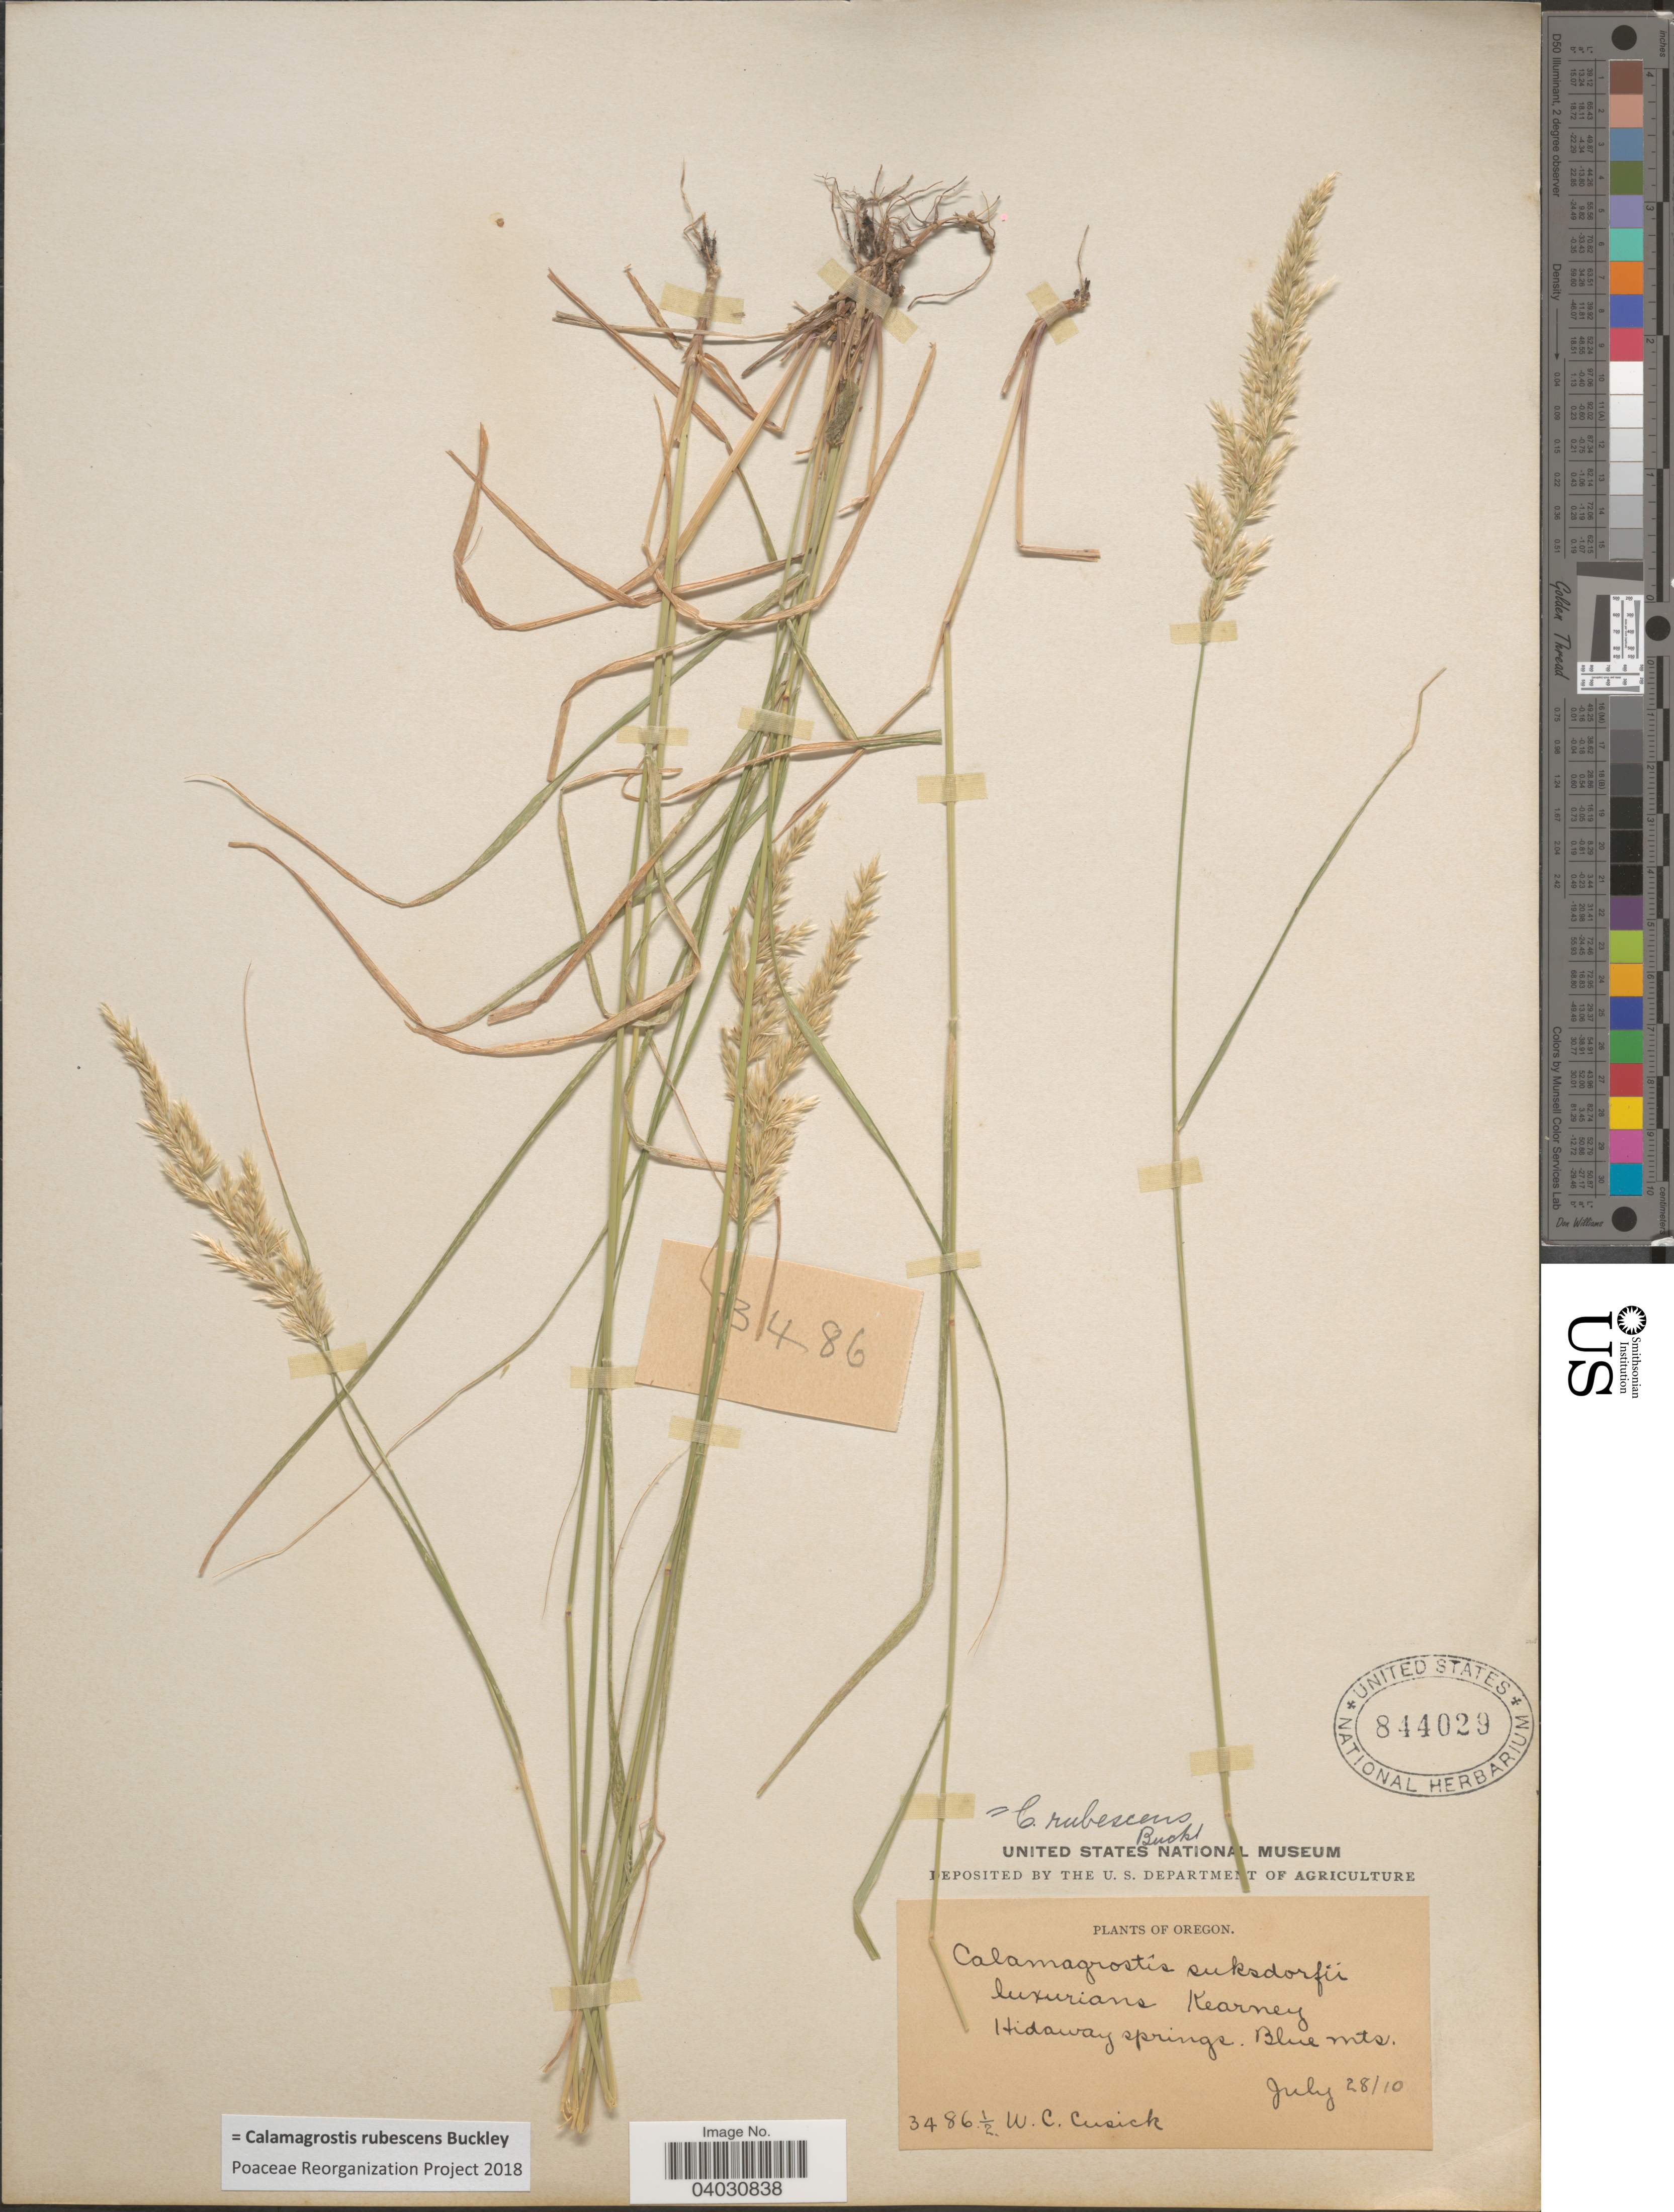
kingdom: Plantae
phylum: Tracheophyta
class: Liliopsida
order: Poales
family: Poaceae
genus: Calamagrostis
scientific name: Calamagrostis rubescens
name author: Buckley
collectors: W. C. Cusick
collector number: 3486½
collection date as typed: Transcribed d/m/y: 28/7/10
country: United States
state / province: Oregon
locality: Hidaway springs. Blue Mts.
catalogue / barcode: US 844029